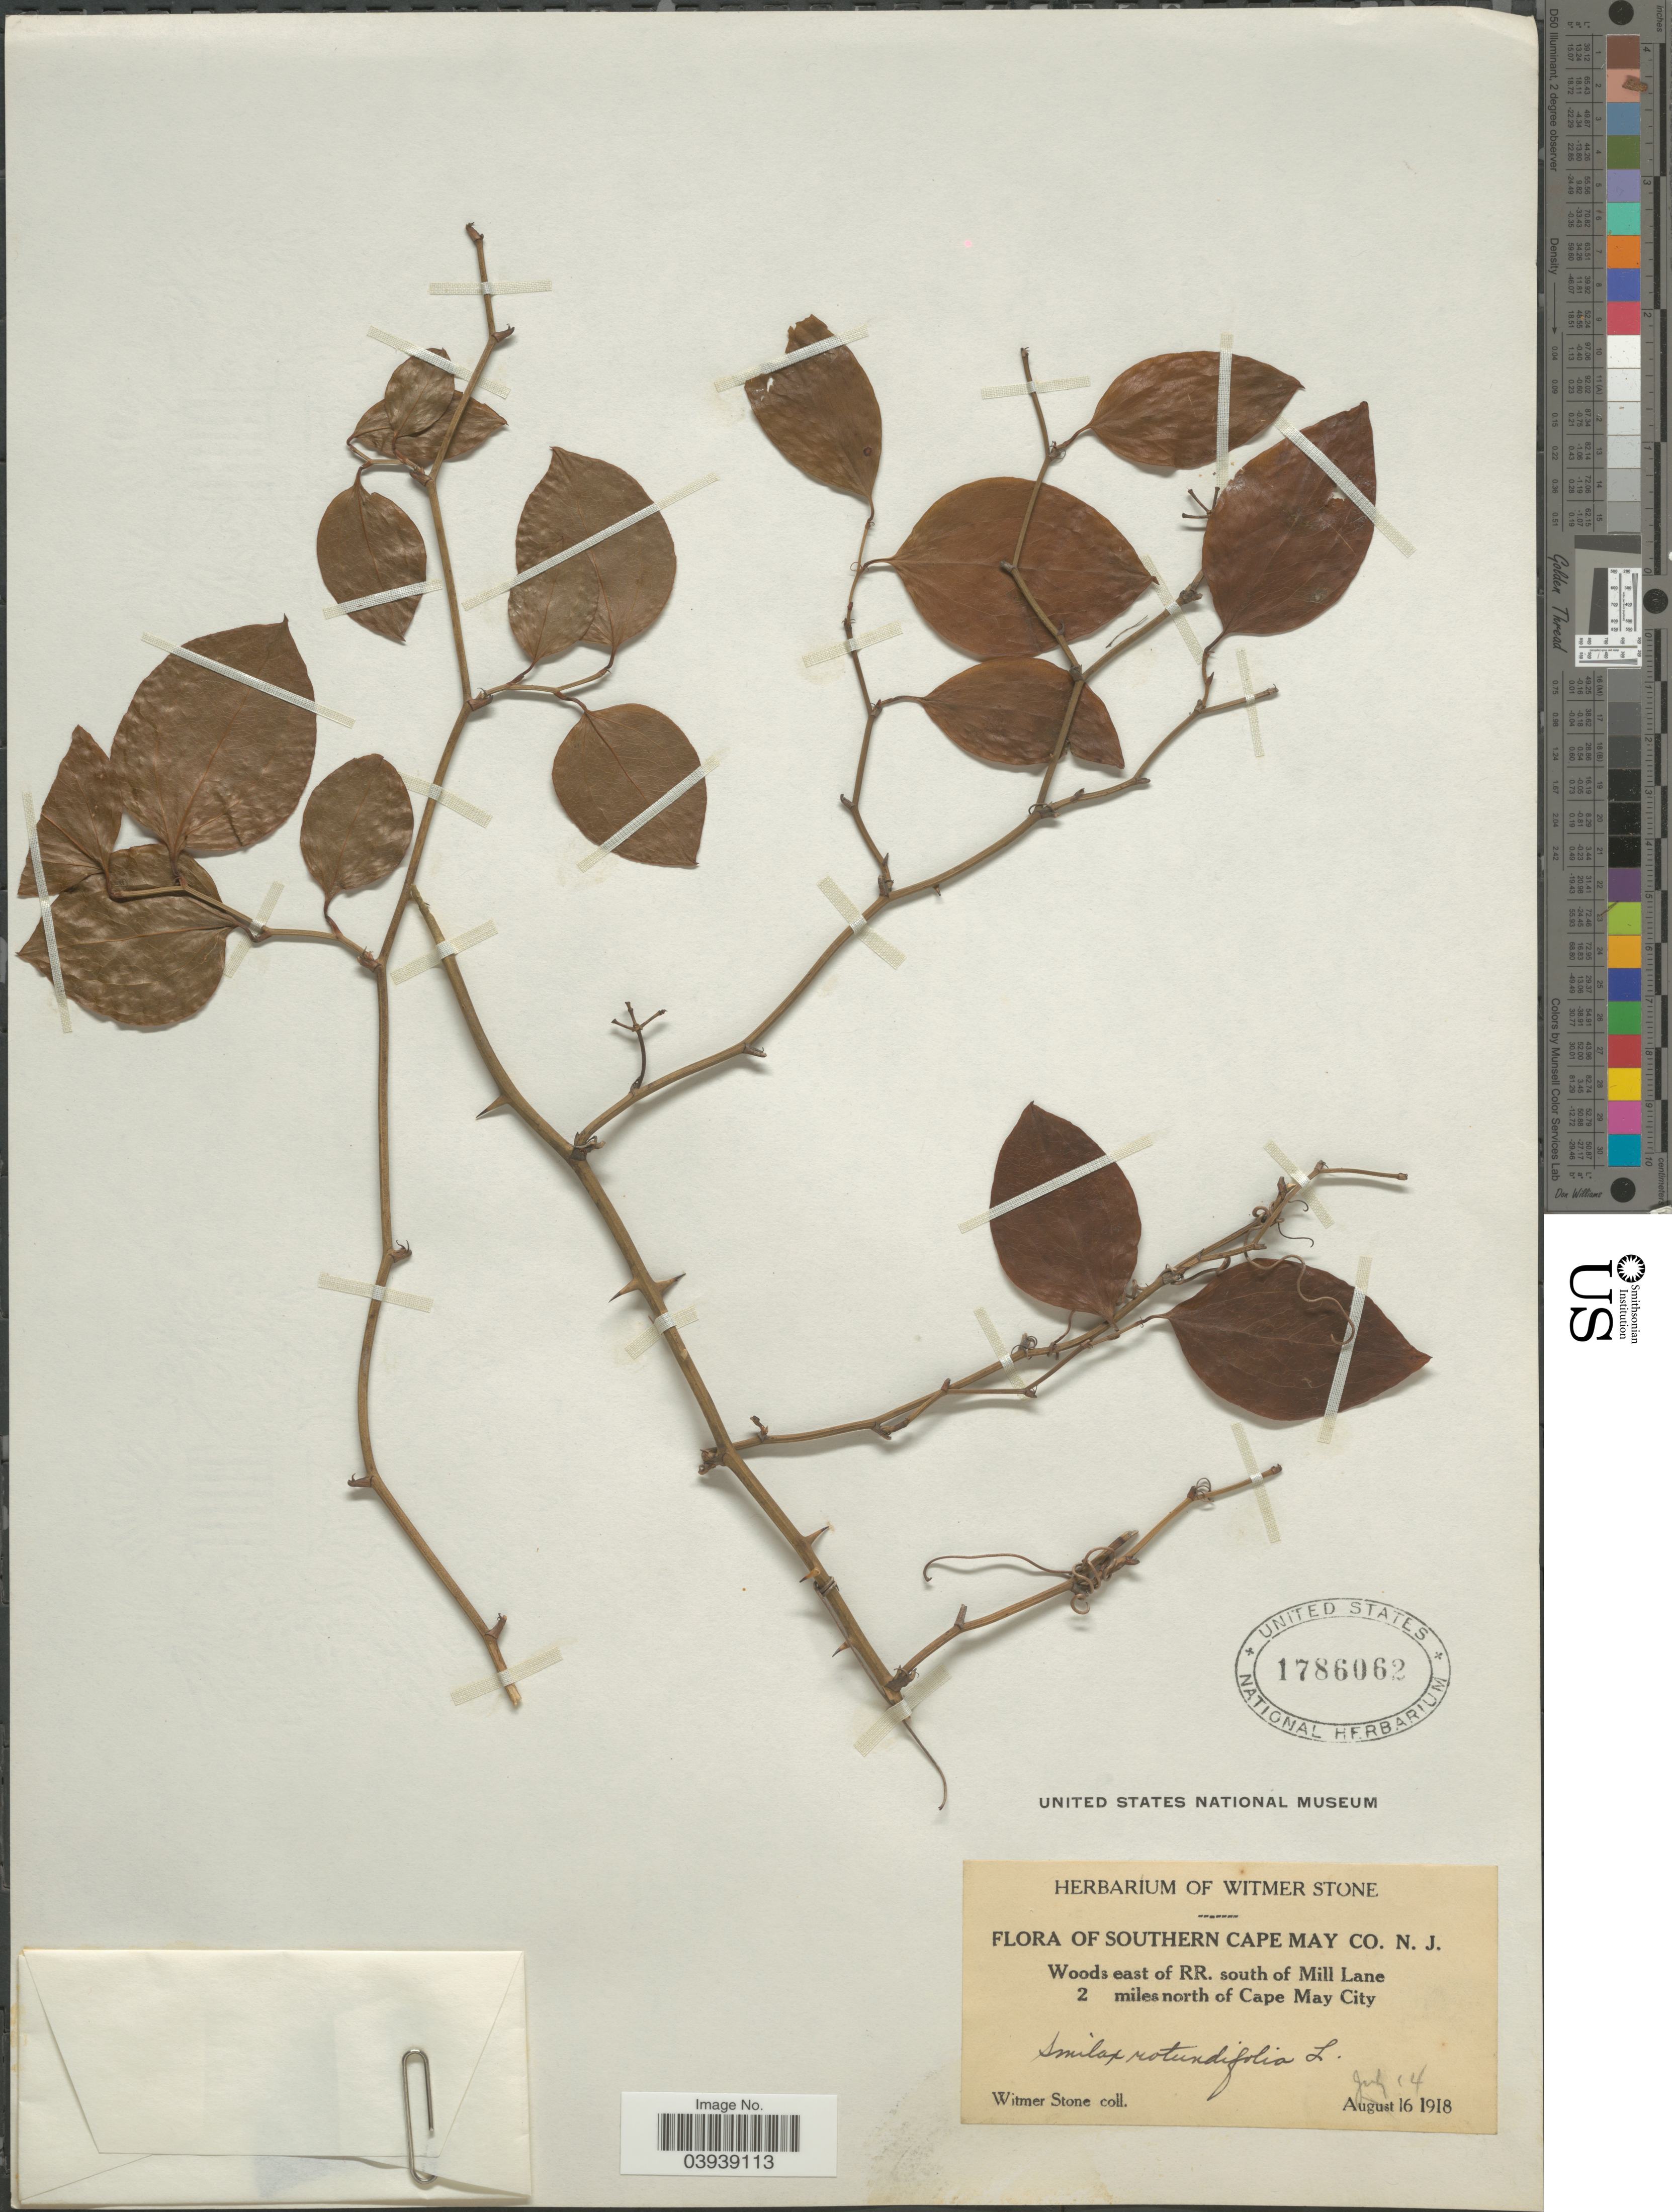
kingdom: Plantae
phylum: Tracheophyta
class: Liliopsida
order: Liliales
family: Smilacaceae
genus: Smilax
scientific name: Smilax rotundifolia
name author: L.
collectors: W. Stone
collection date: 1918-07-14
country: United States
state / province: New Jersey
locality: Southern Cape May Co. Woods east of RR. south of Mill Lane 2 miles north of Cape May City.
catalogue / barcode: US 1786062